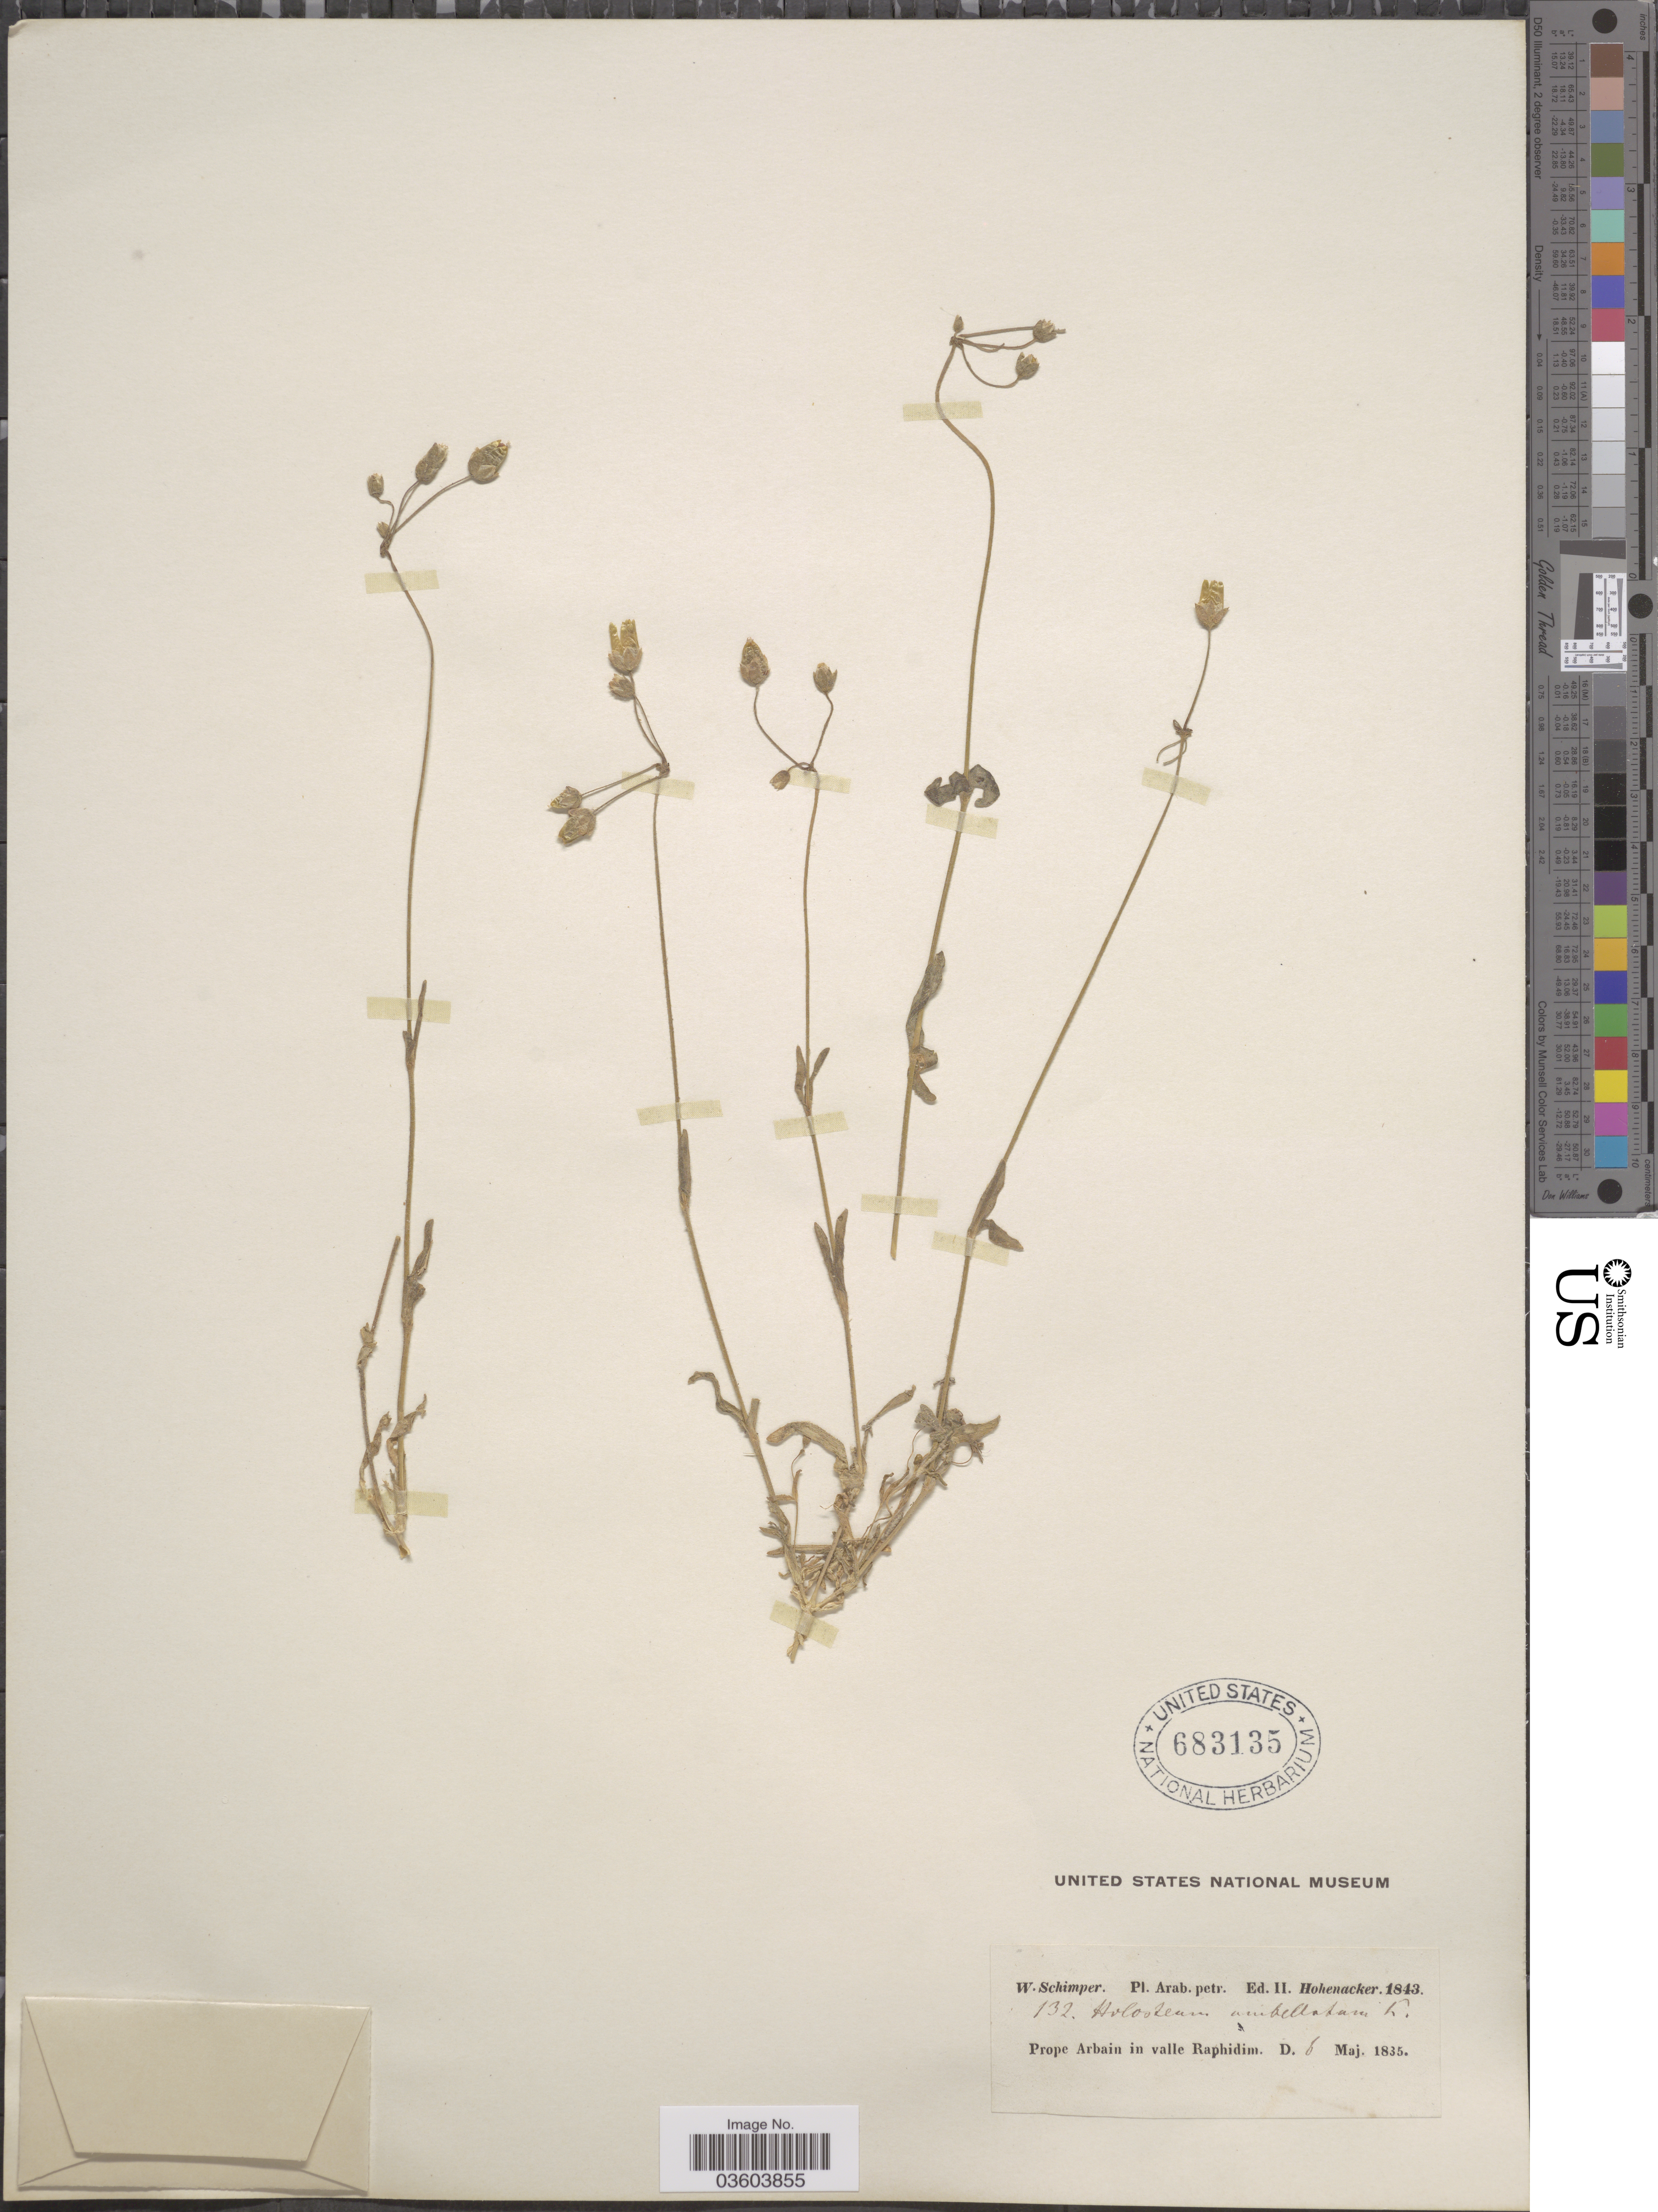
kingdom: Plantae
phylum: Tracheophyta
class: Magnoliopsida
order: Caryophyllales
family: Caryophyllaceae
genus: Holosteum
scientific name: Holosteum umbellatum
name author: L.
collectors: W. Schimper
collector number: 132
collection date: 1835-05-06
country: Egypt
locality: Arab. petr. Prope Arbain in valle Raphidim.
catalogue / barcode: US 683135